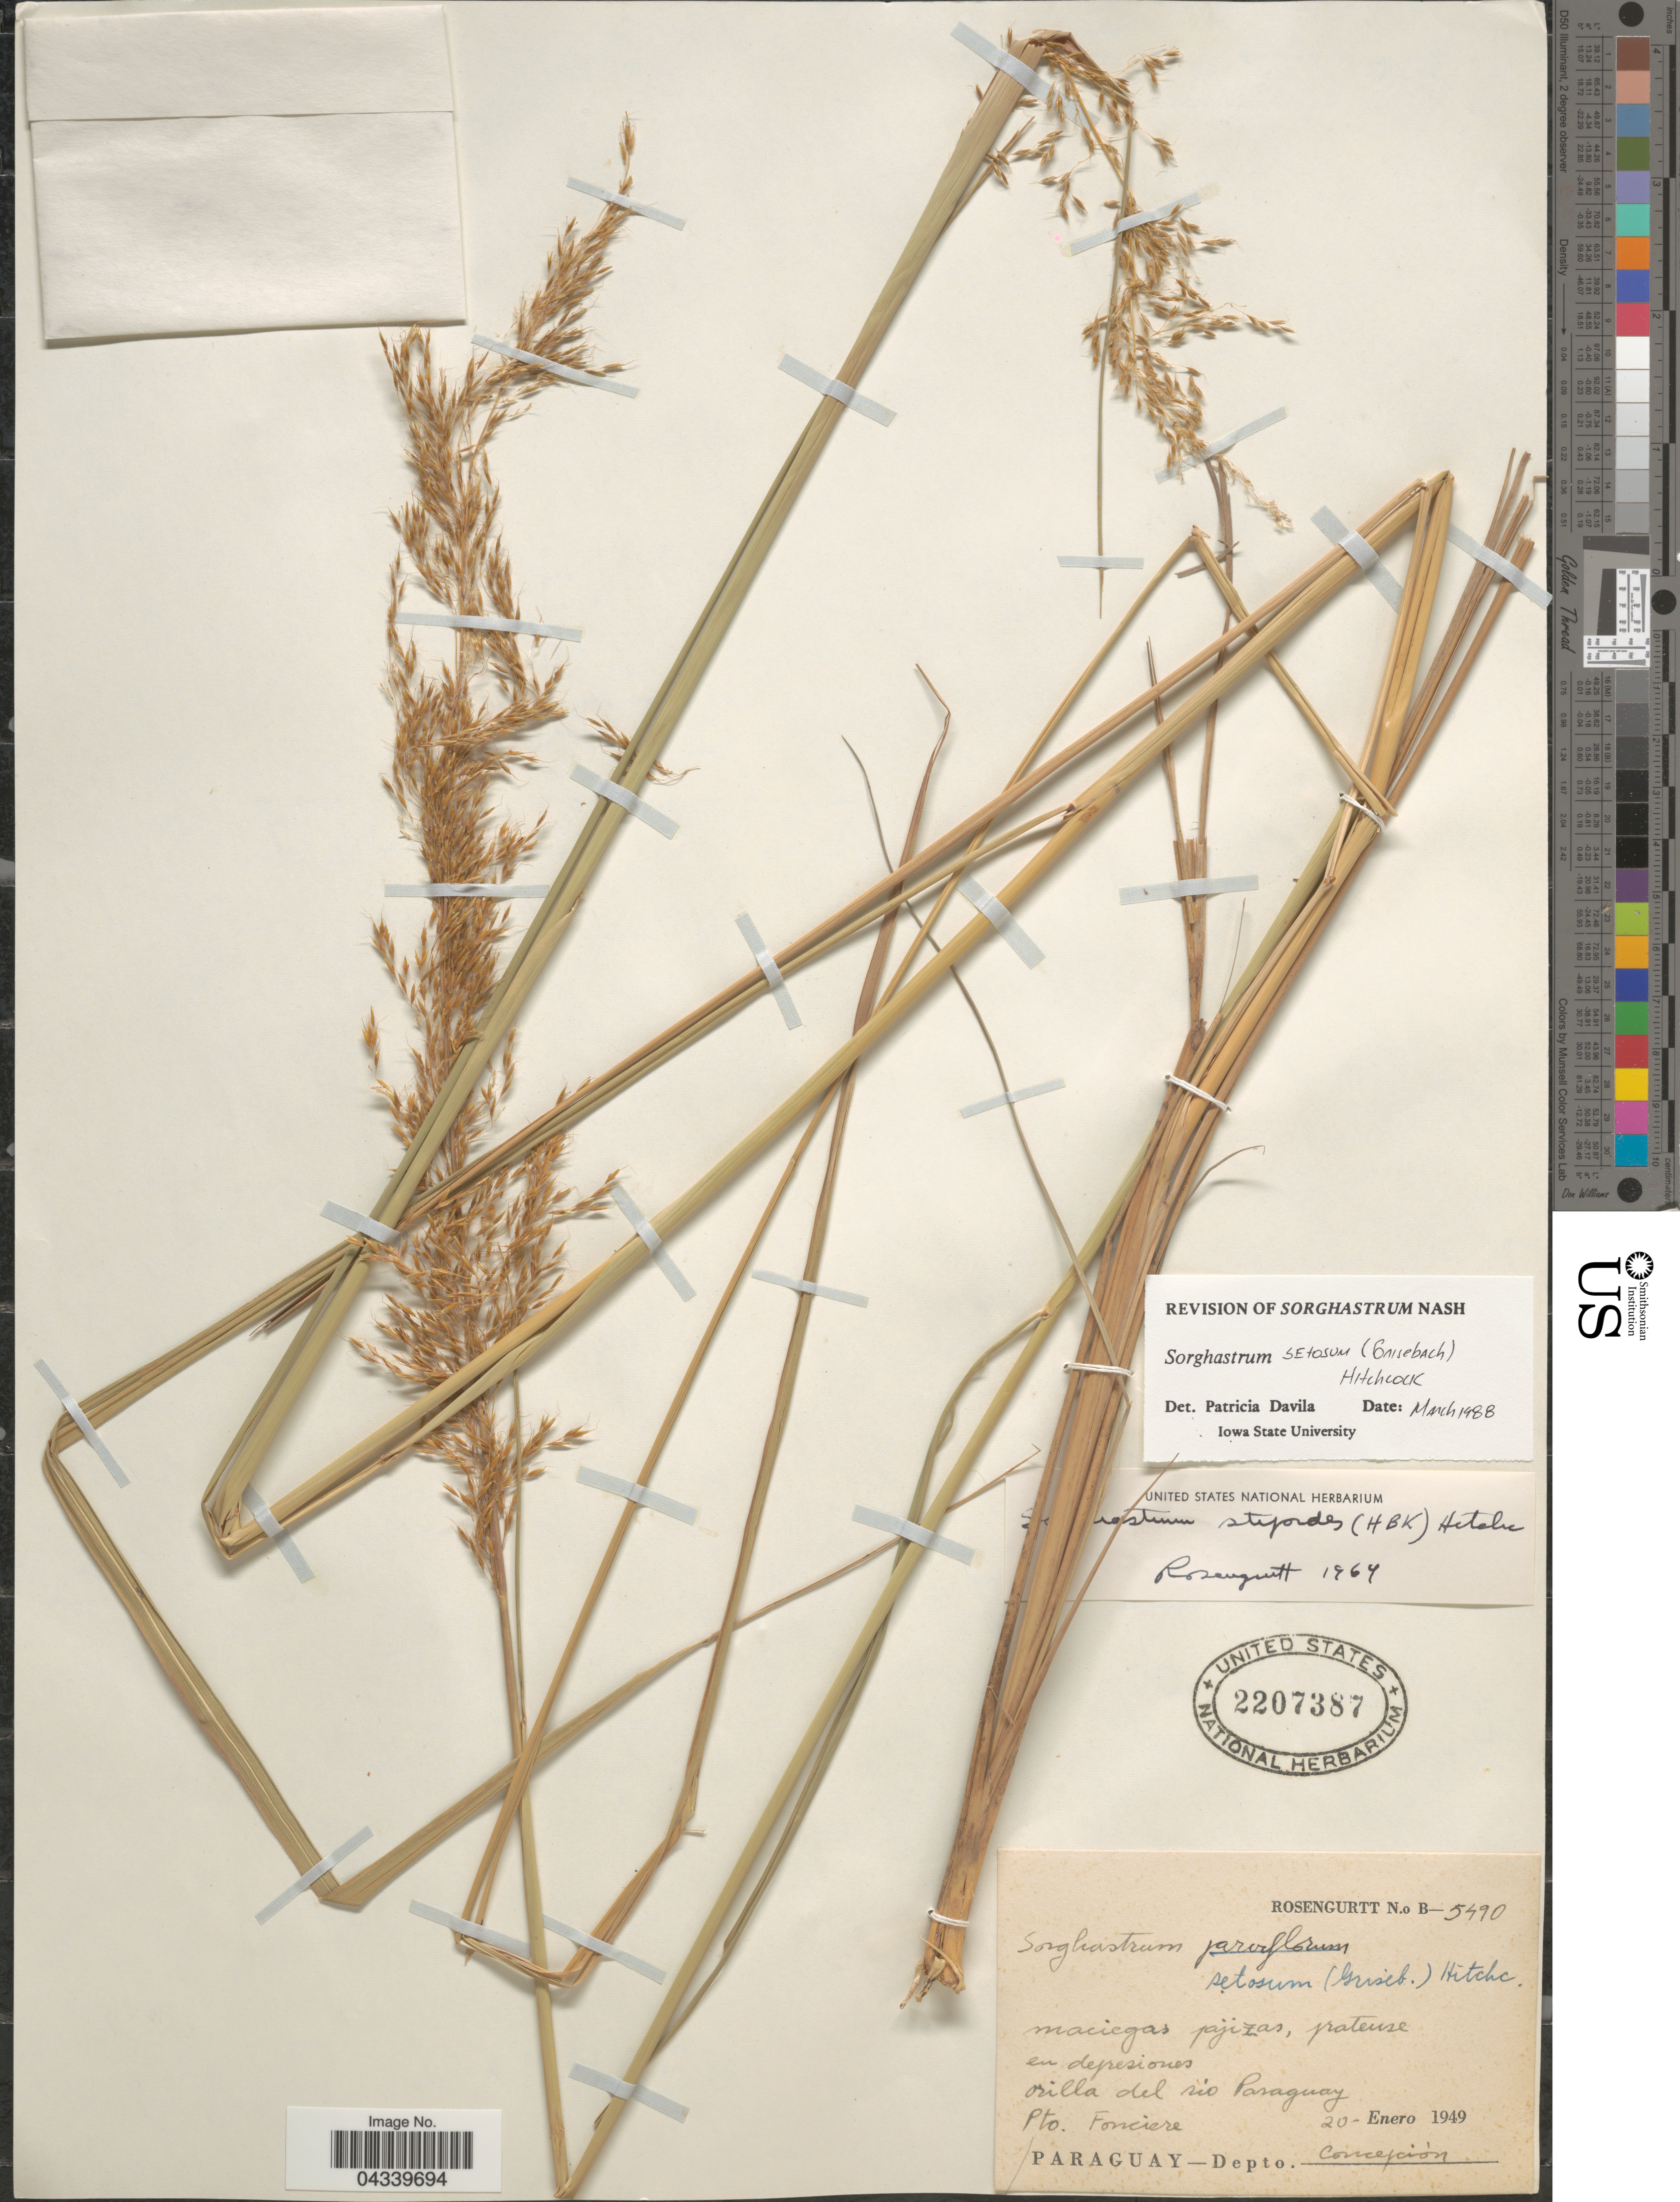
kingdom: Plantae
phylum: Tracheophyta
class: Liliopsida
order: Poales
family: Poaceae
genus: Sorghastrum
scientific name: Sorghastrum setosum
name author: (Griseb.) Hitchc.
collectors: Rosengurtt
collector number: B-5490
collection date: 1949-01-20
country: Paraguay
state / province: Concepcion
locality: Orilla del río Paraguay. Pto. Fonciere. Depto. Concepción.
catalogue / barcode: US 2207387